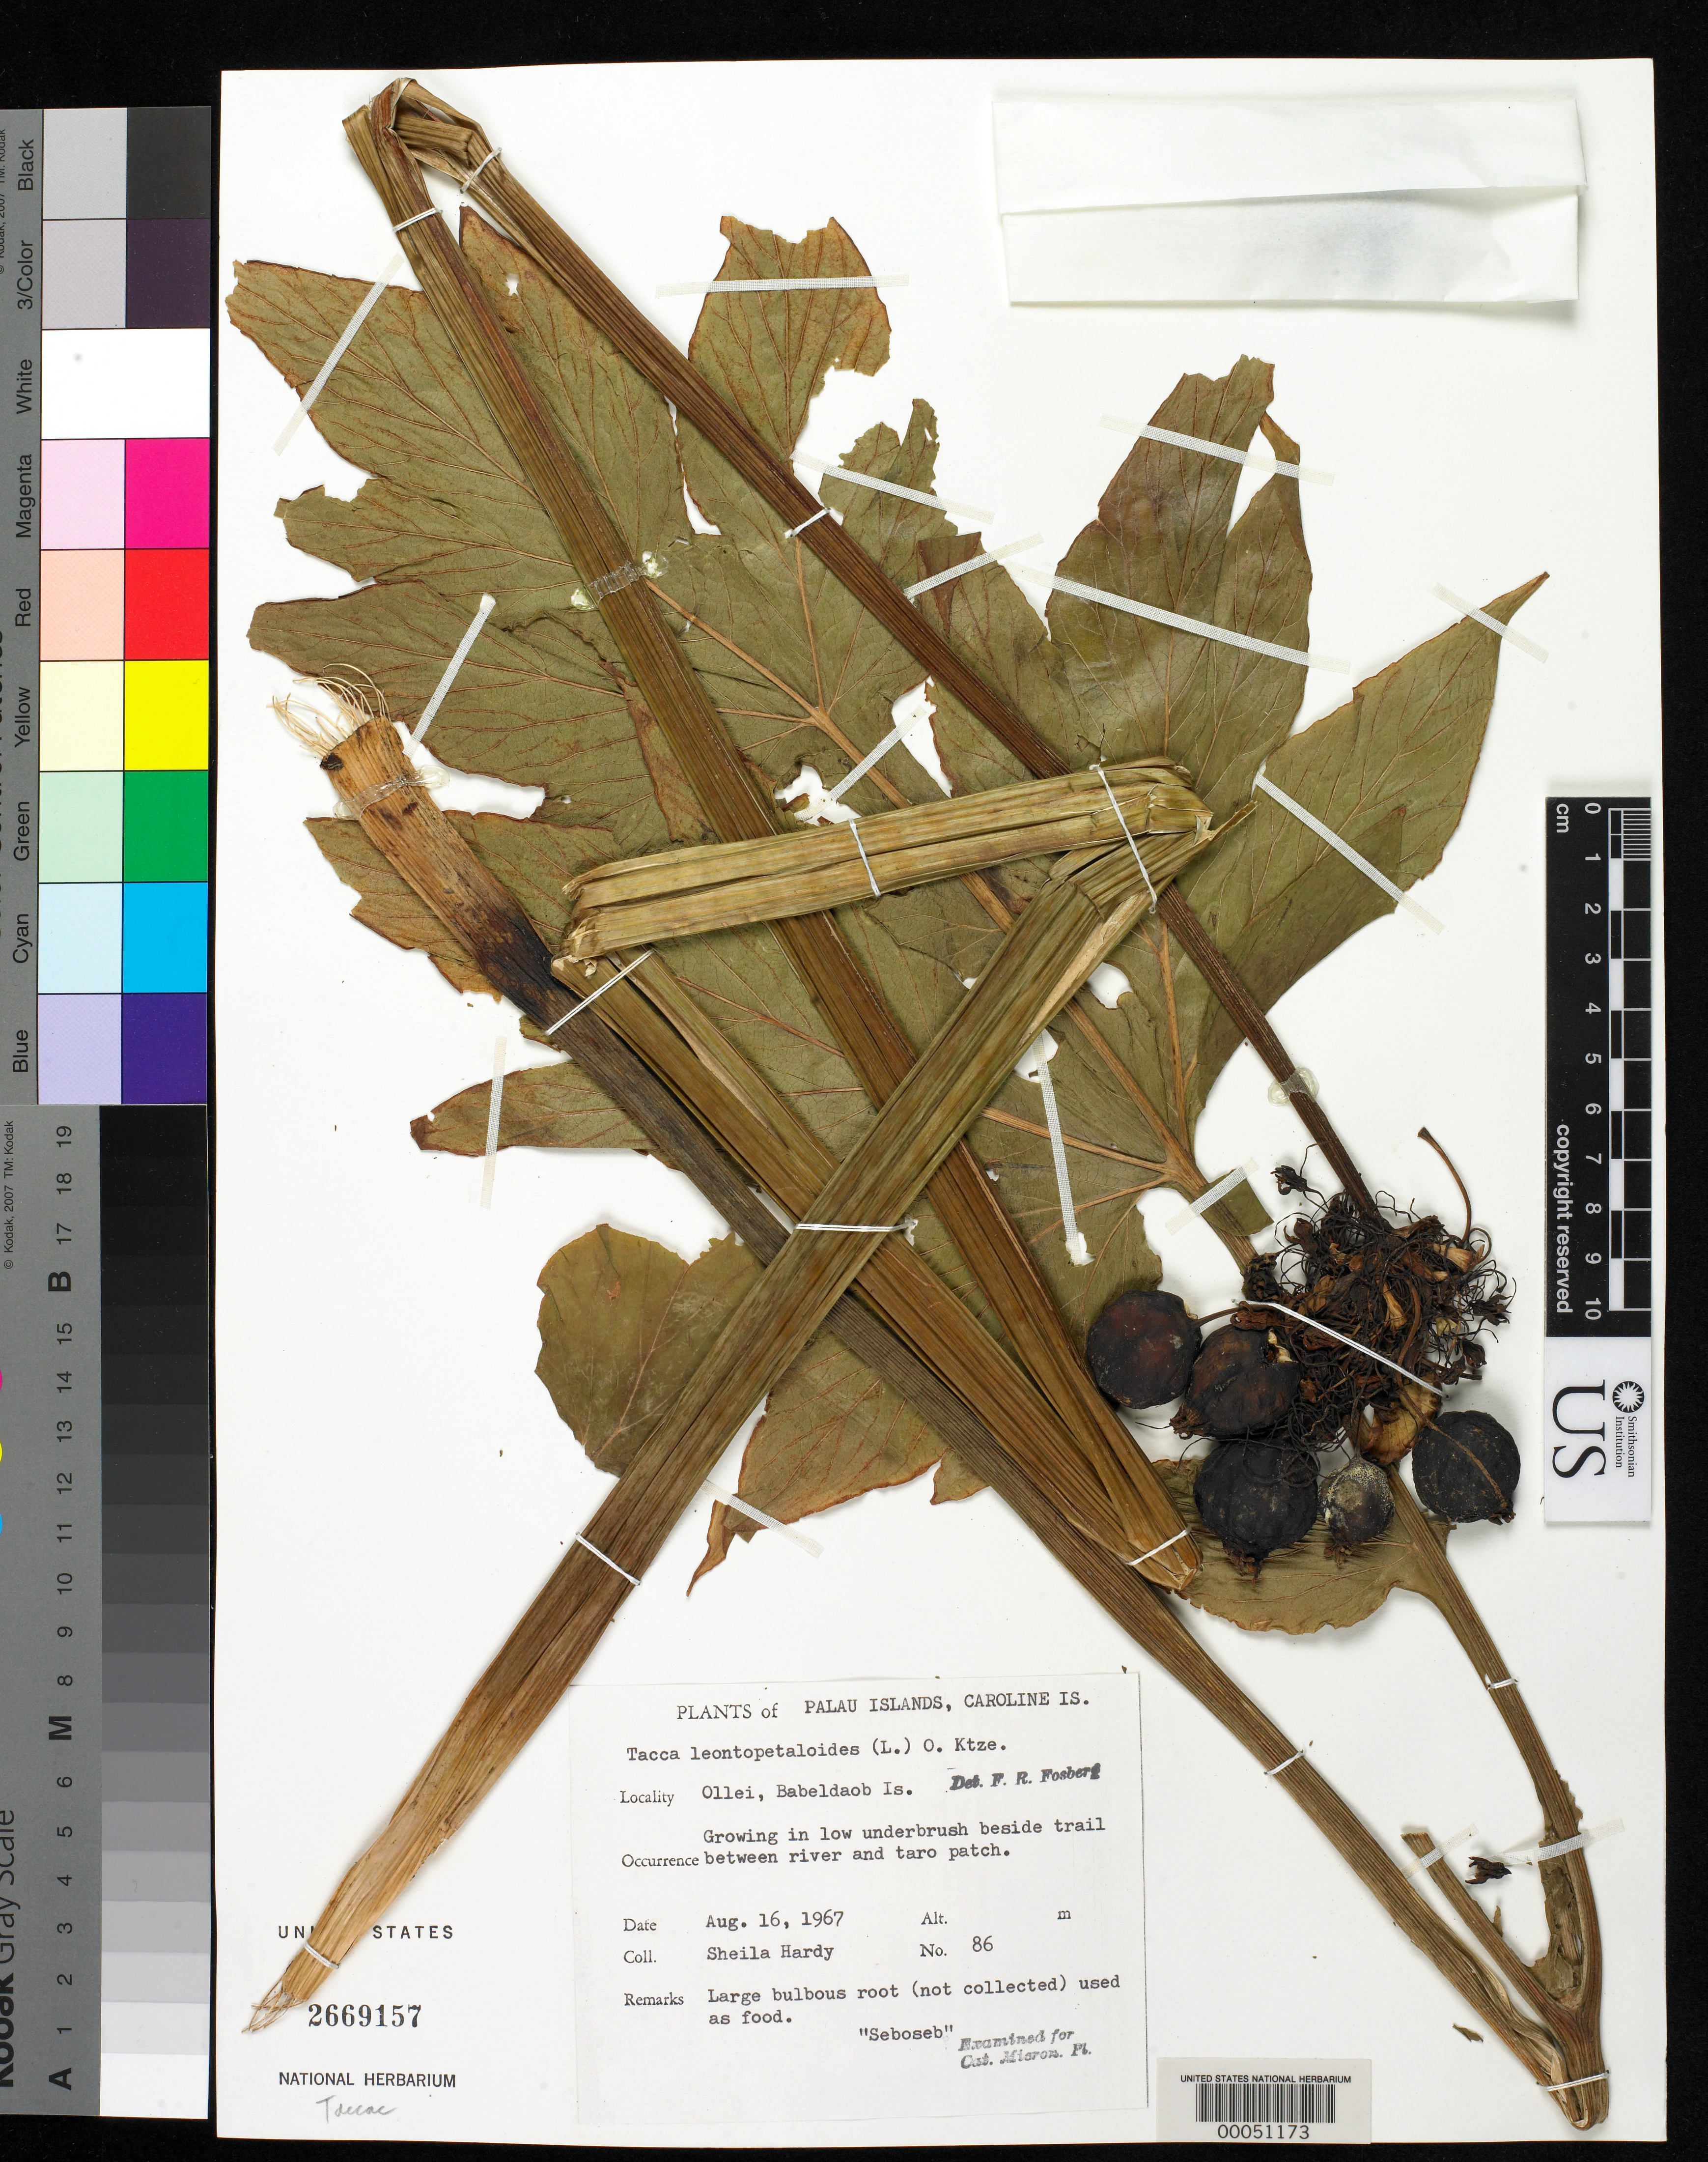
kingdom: Plantae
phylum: Tracheophyta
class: Liliopsida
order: Dioscoreales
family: Dioscoreaceae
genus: Tacca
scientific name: Tacca leontopetaloides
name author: (L.) Kuntze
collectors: S. Hardy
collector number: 86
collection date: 1967-08-16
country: Palau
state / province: Ngarchelong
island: Babeldaob [Babelthuap]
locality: Ollei, Babeldaob Is., Palau Islands, Caroline Islands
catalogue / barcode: US 2669157